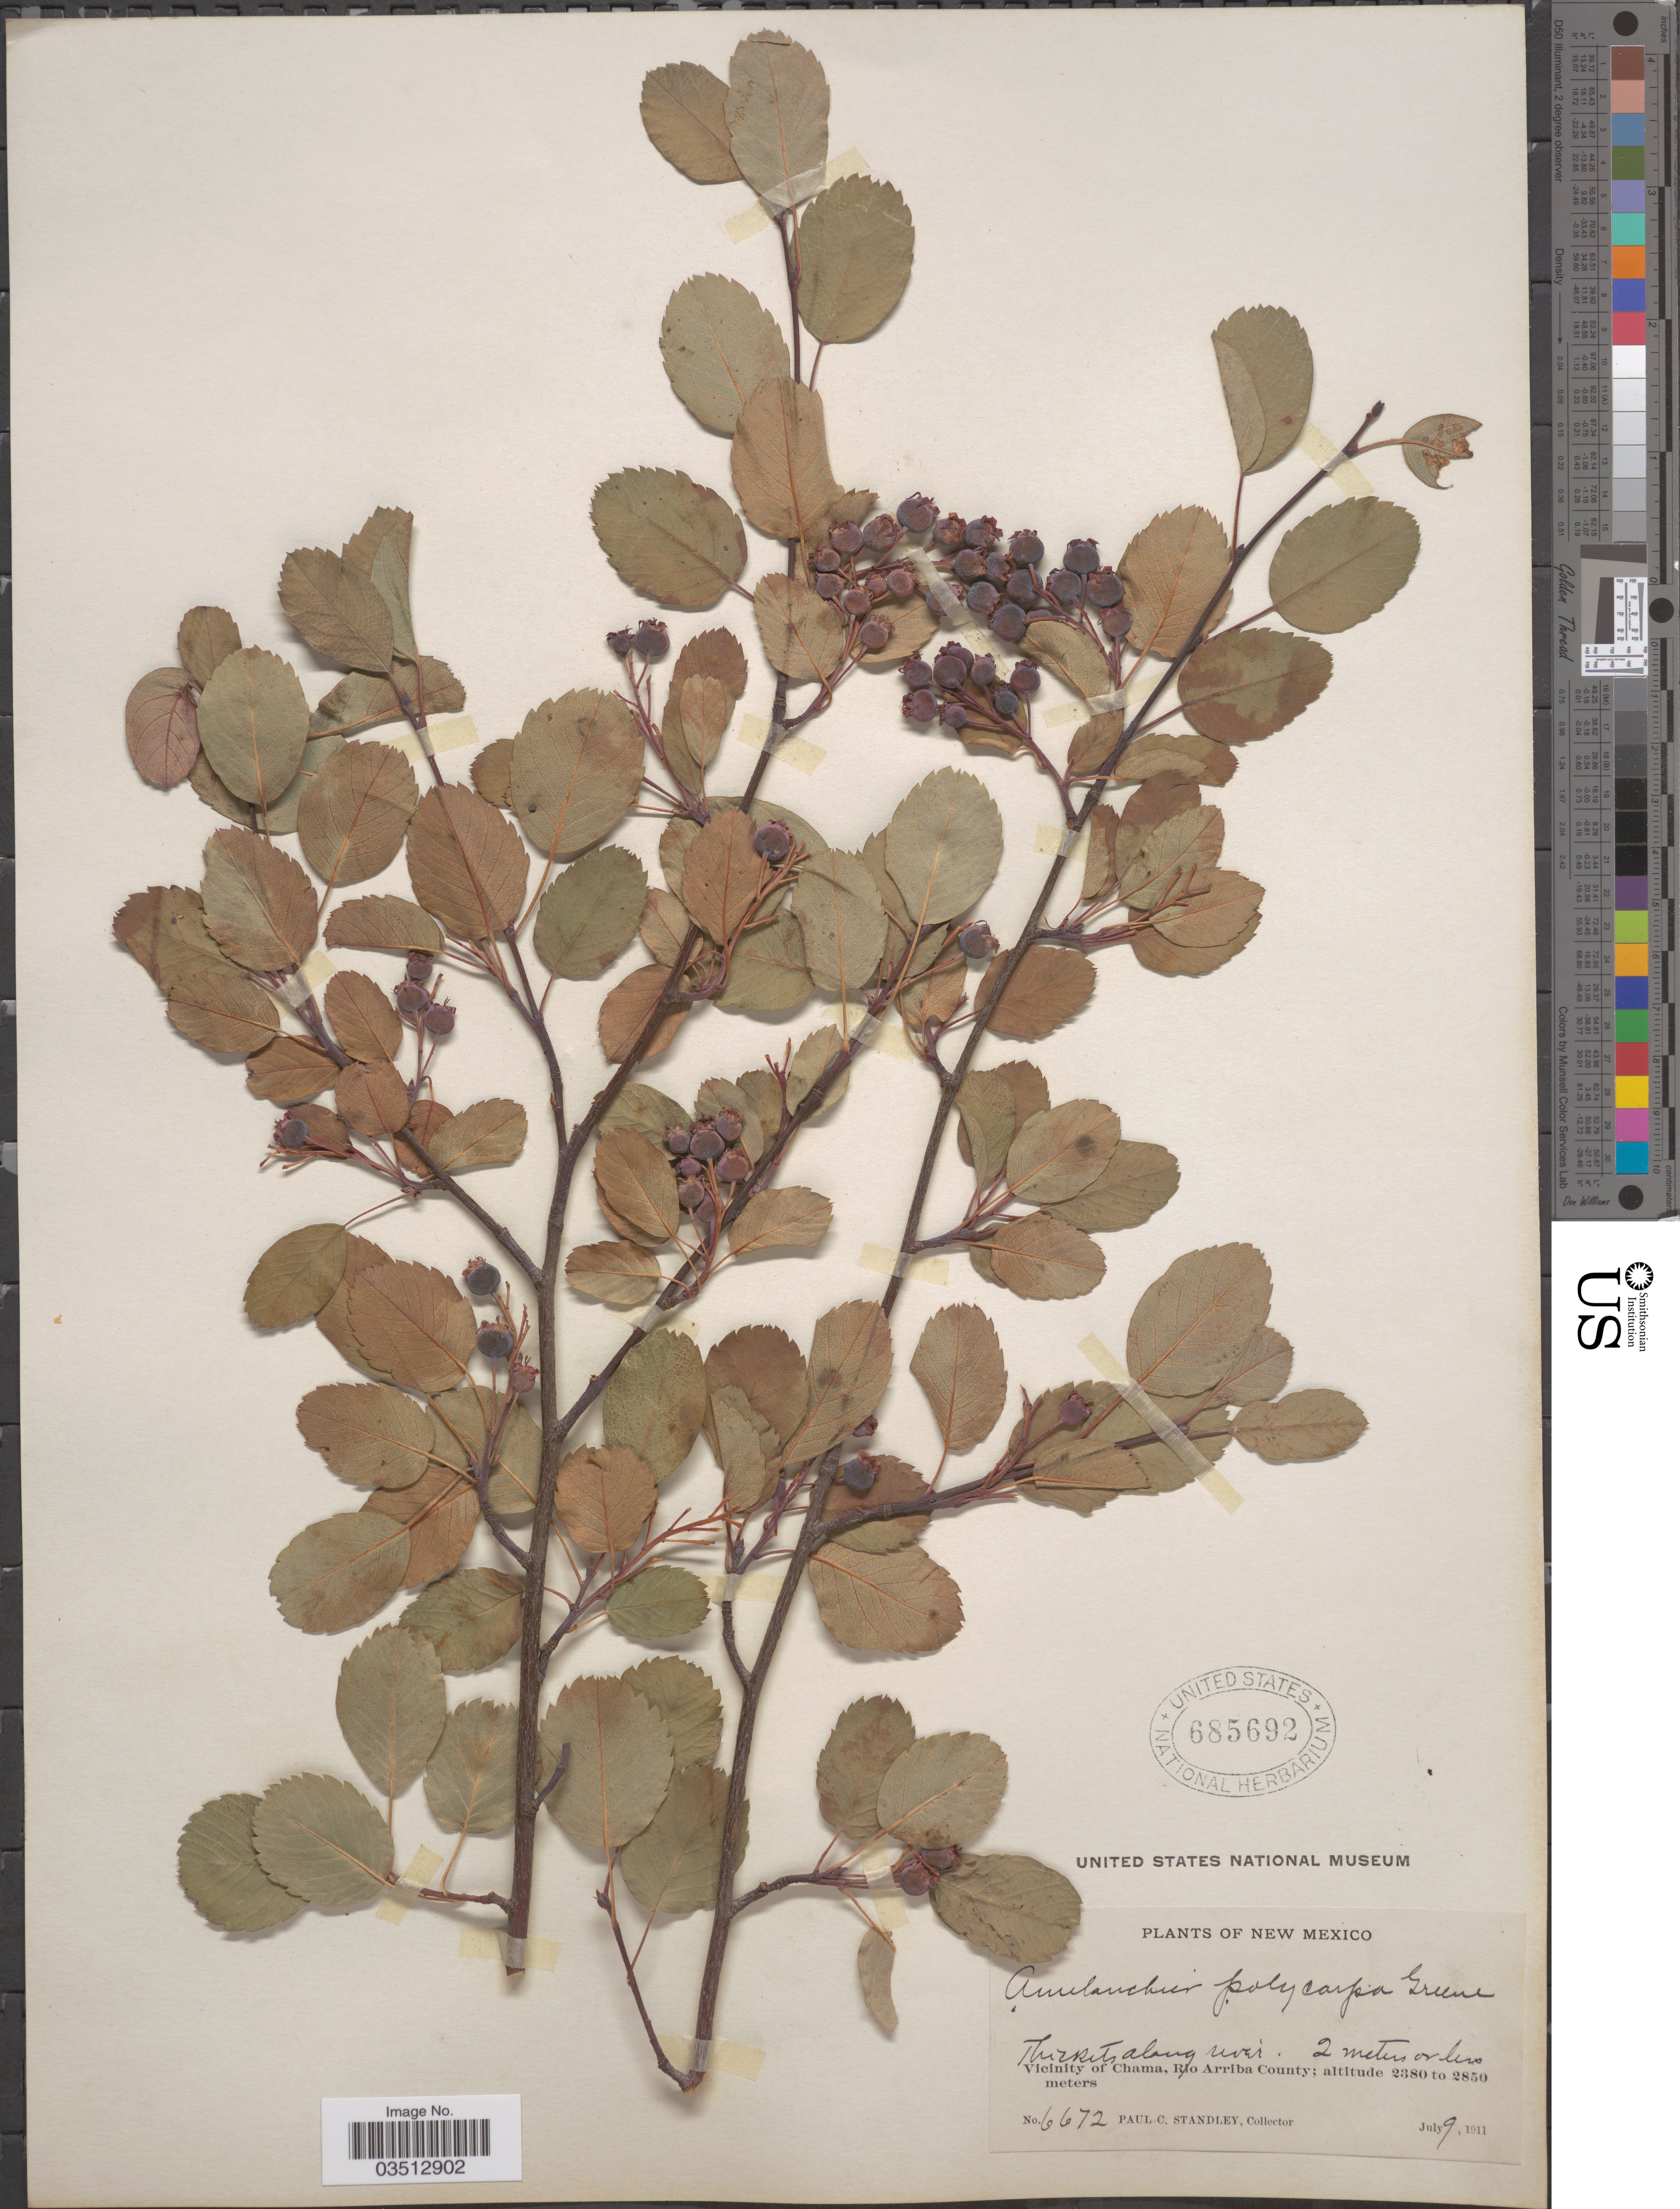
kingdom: Plantae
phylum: Tracheophyta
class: Magnoliopsida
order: Rosales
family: Rosaceae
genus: Amelanchier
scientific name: Amelanchier sp.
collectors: P. C. Standley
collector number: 6672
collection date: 1911-07-09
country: United States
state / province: New Mexico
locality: Vicinity of Chama, Rio Arriba County.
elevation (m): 2380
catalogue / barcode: US 685692